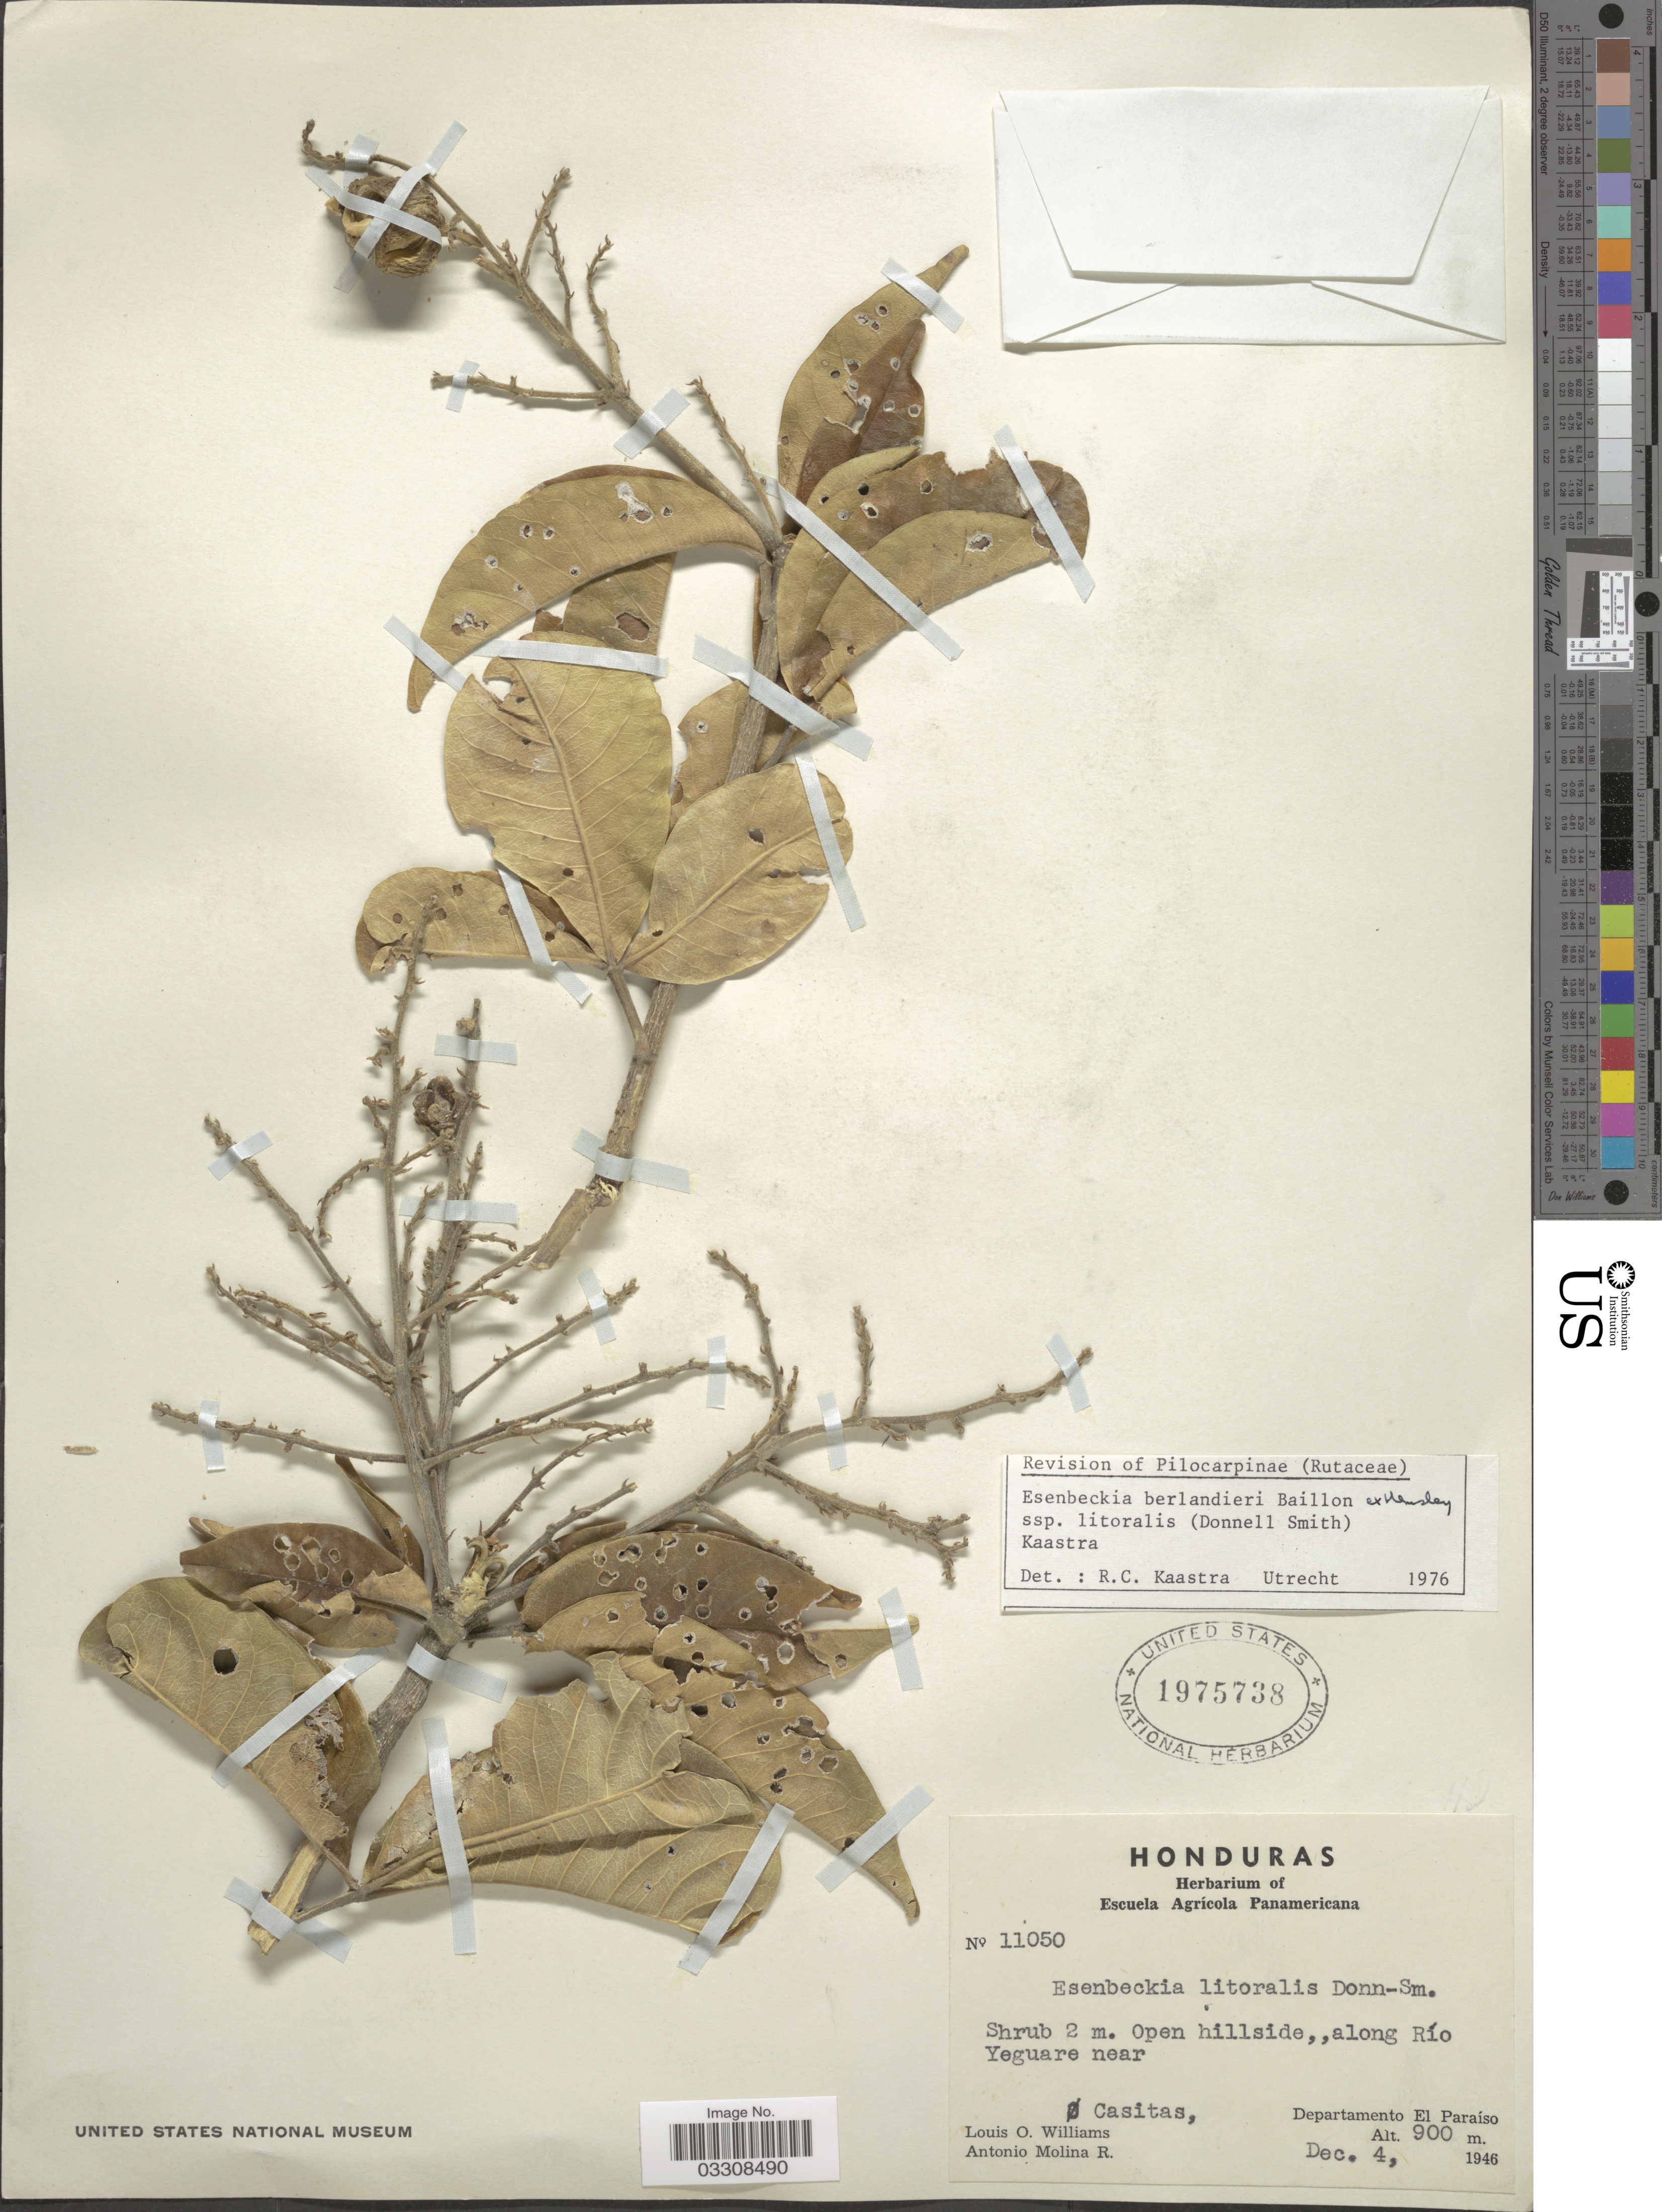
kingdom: Plantae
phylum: Tracheophyta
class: Magnoliopsida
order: Sapindales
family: Rutaceae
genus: Esenbeckia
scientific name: Esenbeckia berlandieri subsp. litoralis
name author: (Donn. Sm.) Kaastra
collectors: L. O. Williams & A. Molina R.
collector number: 11050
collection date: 1946-12-04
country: Honduras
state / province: El Paraíso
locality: Open hillside, along Río Yeguare near Casitas, Departamento El Paraíso.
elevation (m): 900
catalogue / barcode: US 1975738